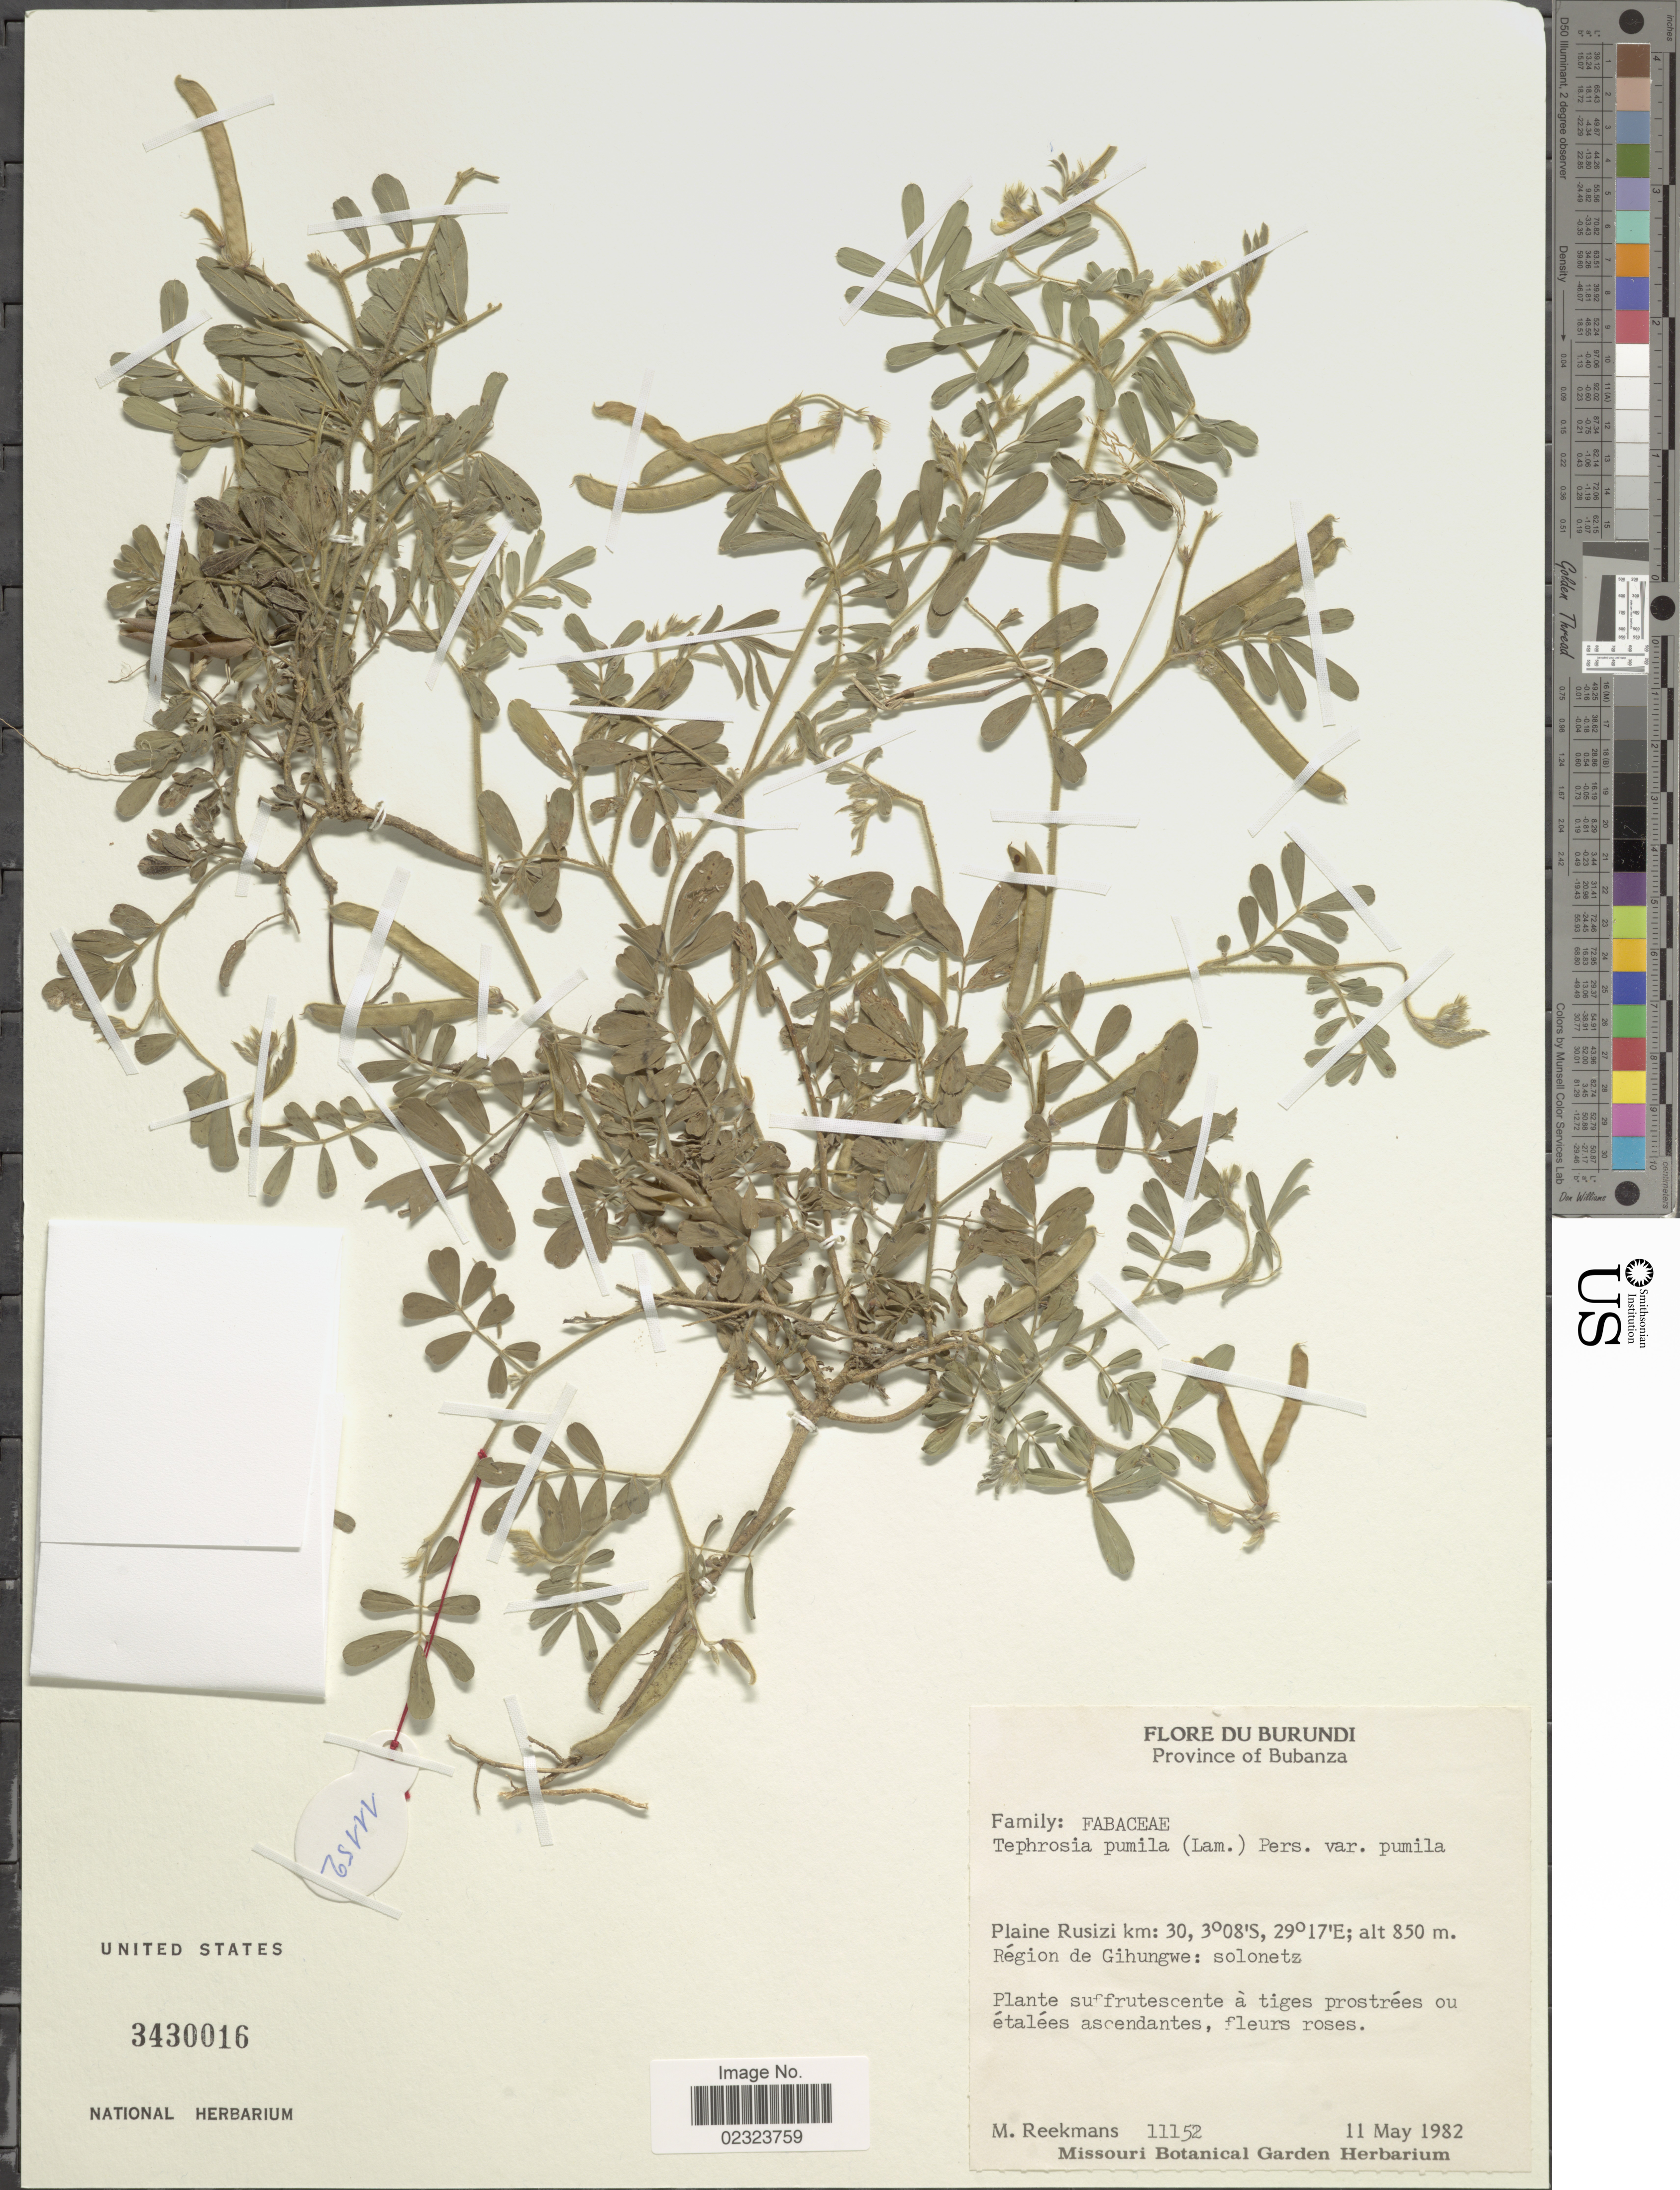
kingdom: Plantae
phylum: Tracheophyta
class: Magnoliopsida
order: Fabales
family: Fabaceae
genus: Tephrosia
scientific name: Tephrosia pumila var. pumila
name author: (Lam.) Pers.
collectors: M. Reekmans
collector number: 11152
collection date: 1982-05-11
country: Burundi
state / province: Bubanza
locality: Plain Rusizi km: 30, Region de Gihungwe.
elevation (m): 850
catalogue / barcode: US 3430016